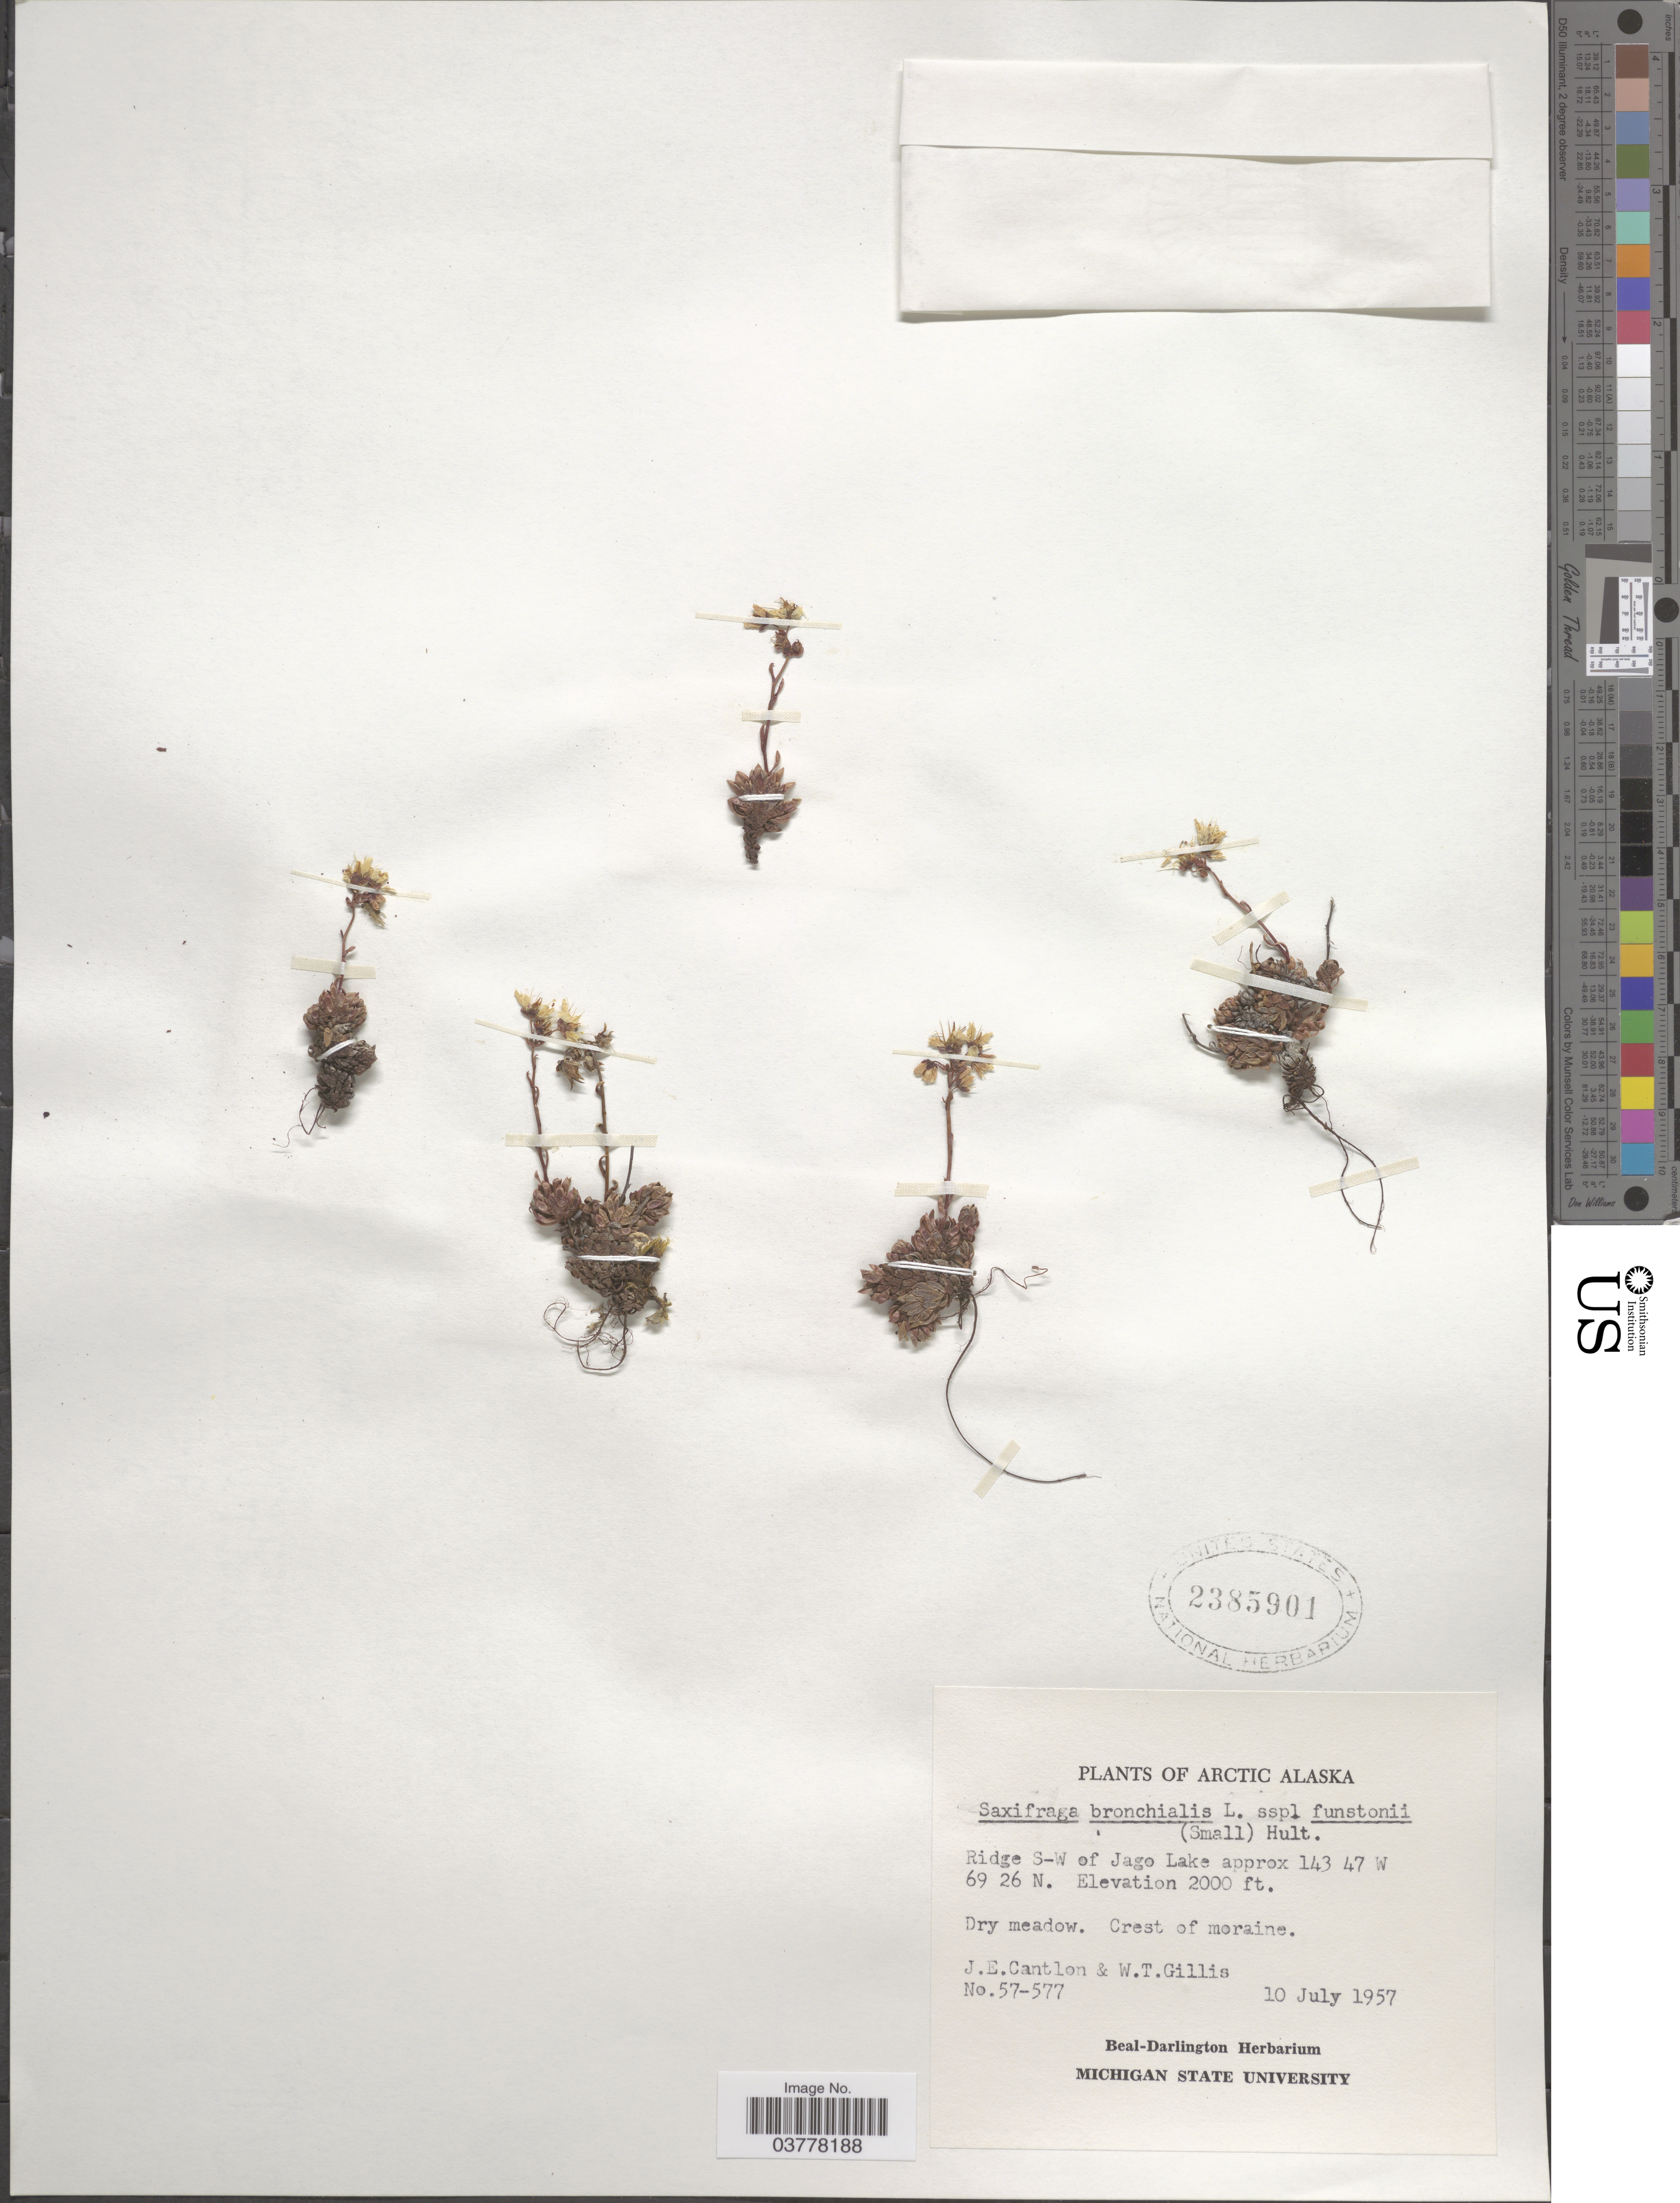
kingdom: Plantae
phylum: Tracheophyta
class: Magnoliopsida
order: Saxifragales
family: Saxifragaceae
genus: Saxifraga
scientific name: Saxifraga bronchialis subsp. funstonii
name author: (Small) Hultén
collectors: J. Cantlon & W. T. Gillis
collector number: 57-577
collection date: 1957-07-10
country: United States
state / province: Alaska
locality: Arctic Alaska. Ridge S-W of Jago Lake.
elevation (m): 610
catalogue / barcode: US 2385901